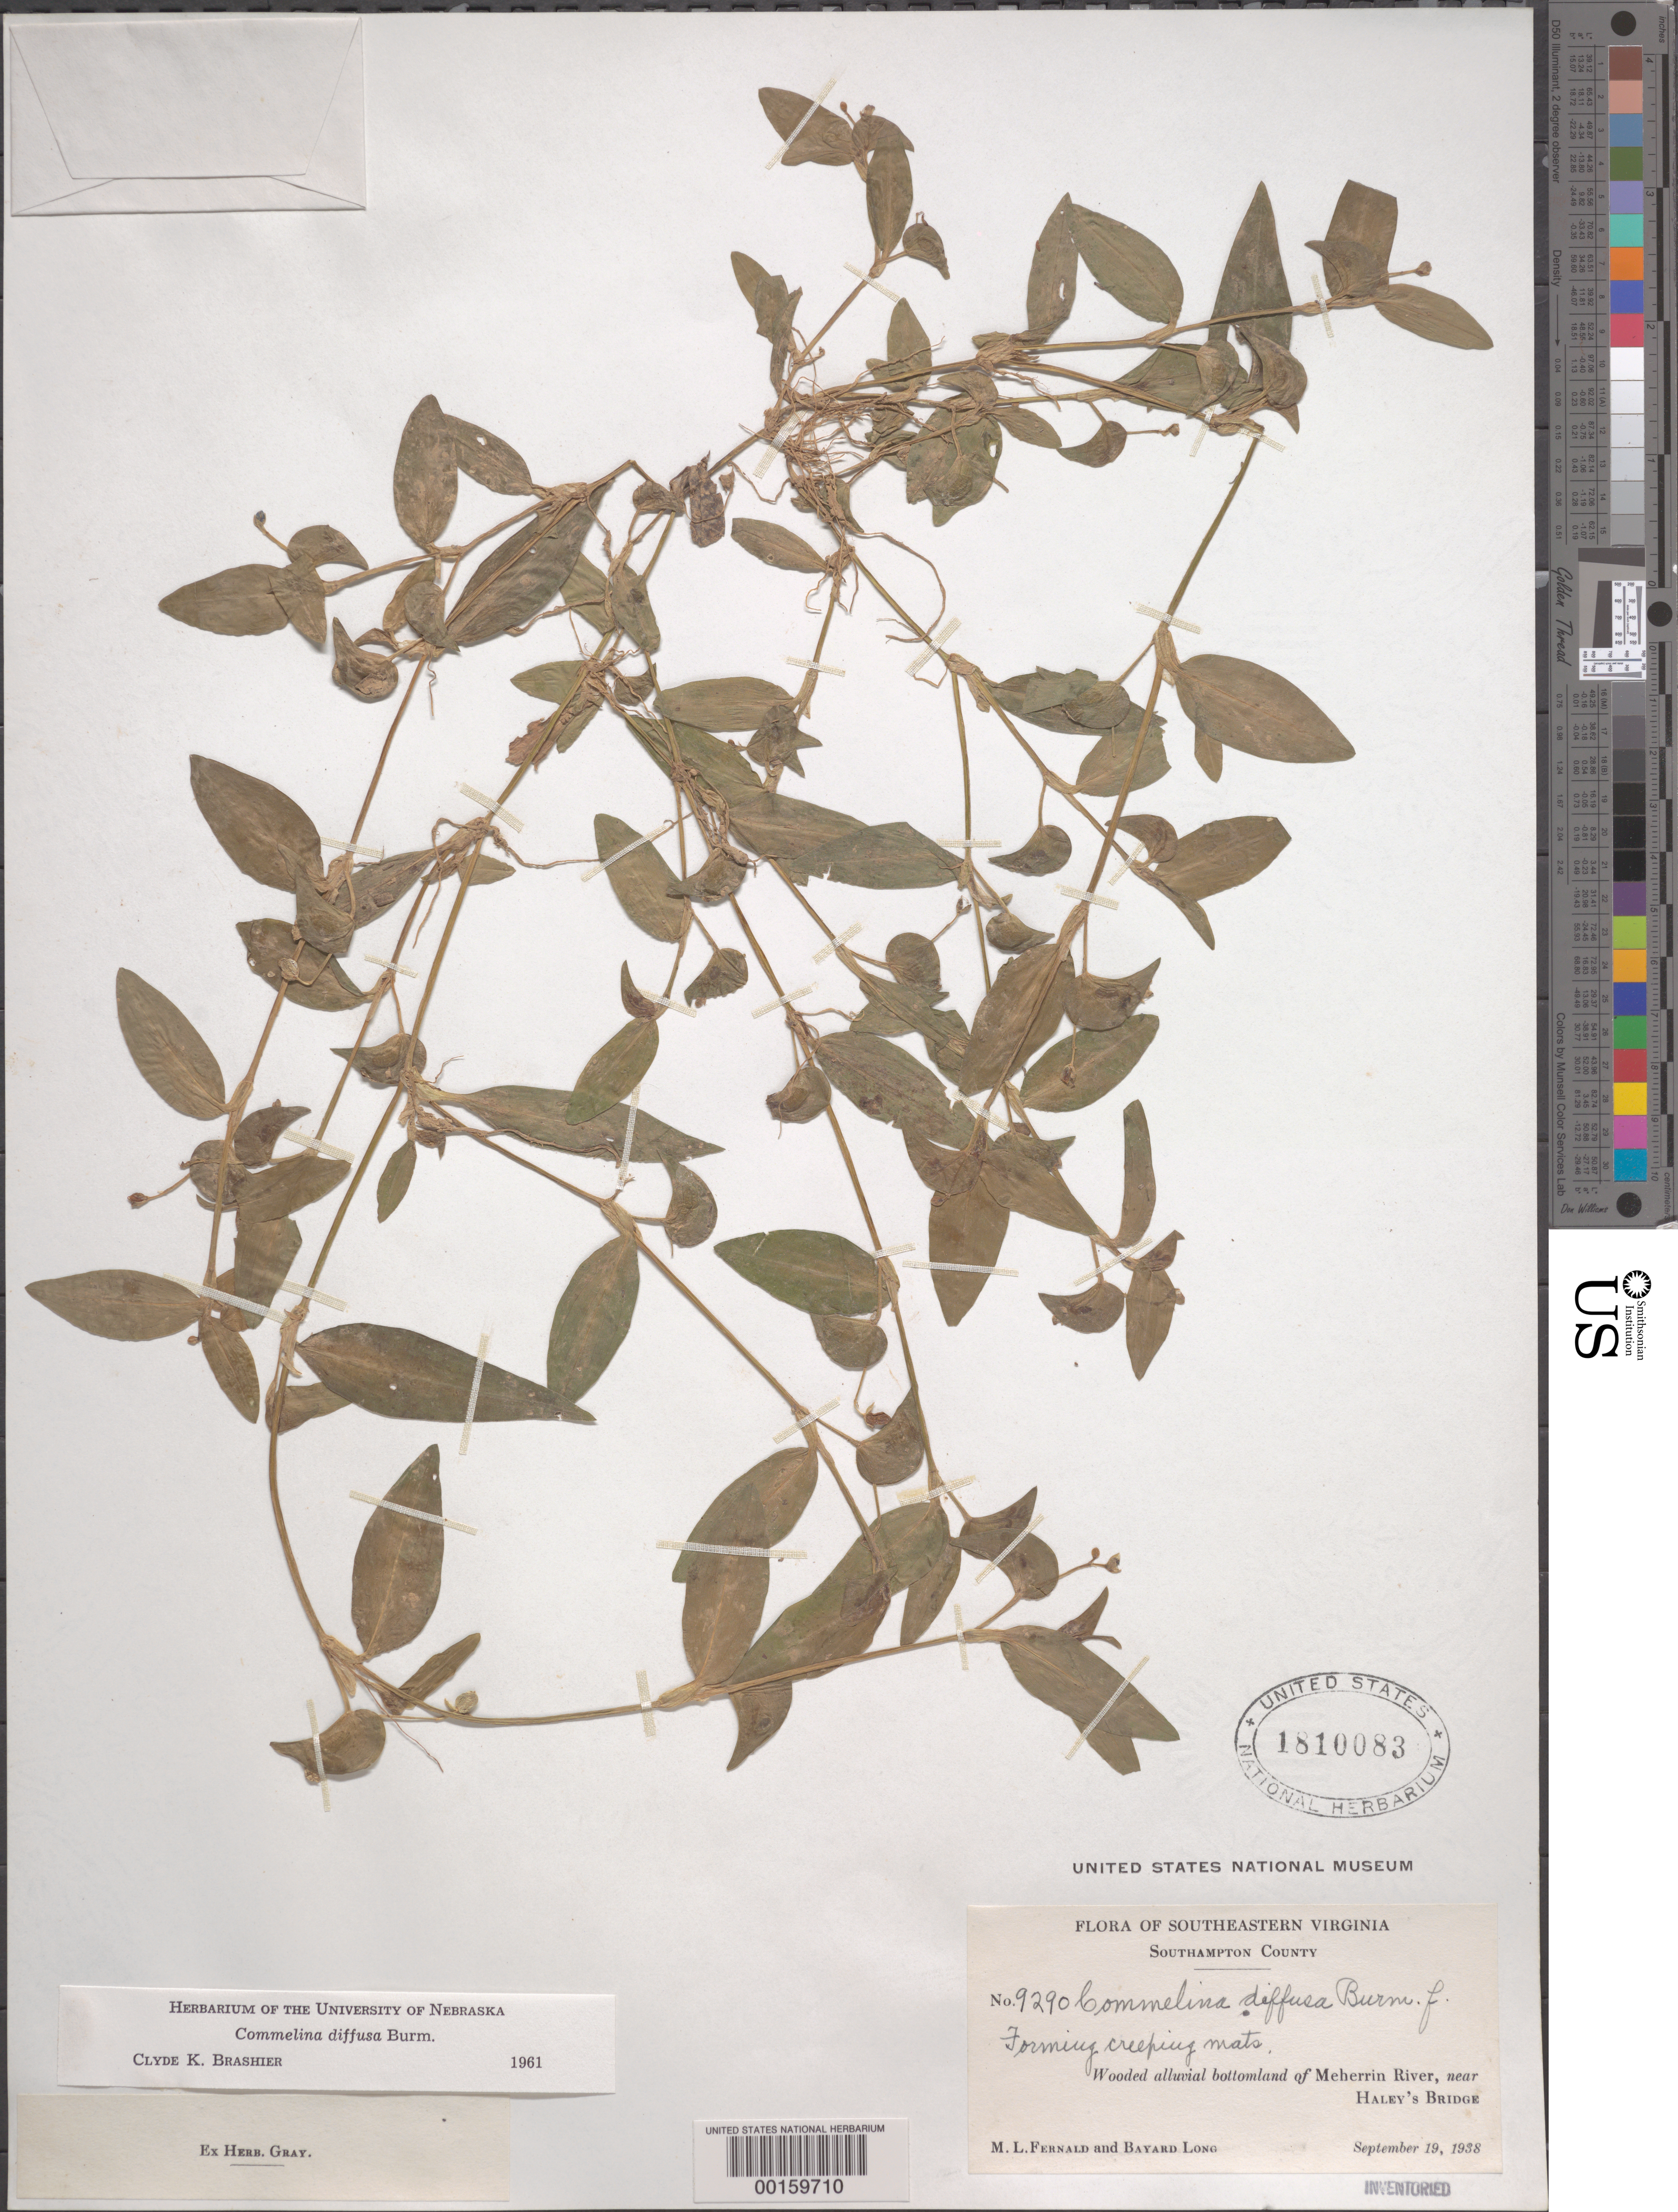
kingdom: Plantae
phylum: Tracheophyta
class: Liliopsida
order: Commelinales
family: Commelinaceae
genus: Commelina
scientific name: Commelina diffusa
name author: Burm. f.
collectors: M. L. Fernald & B. H. Long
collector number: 9290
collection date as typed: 19 Sep 1938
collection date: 1938-09-19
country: United States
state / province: Virginia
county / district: Southampton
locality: Meherrin near haley's bridge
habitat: Wooded alluvial bottomland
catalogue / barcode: US 1810083